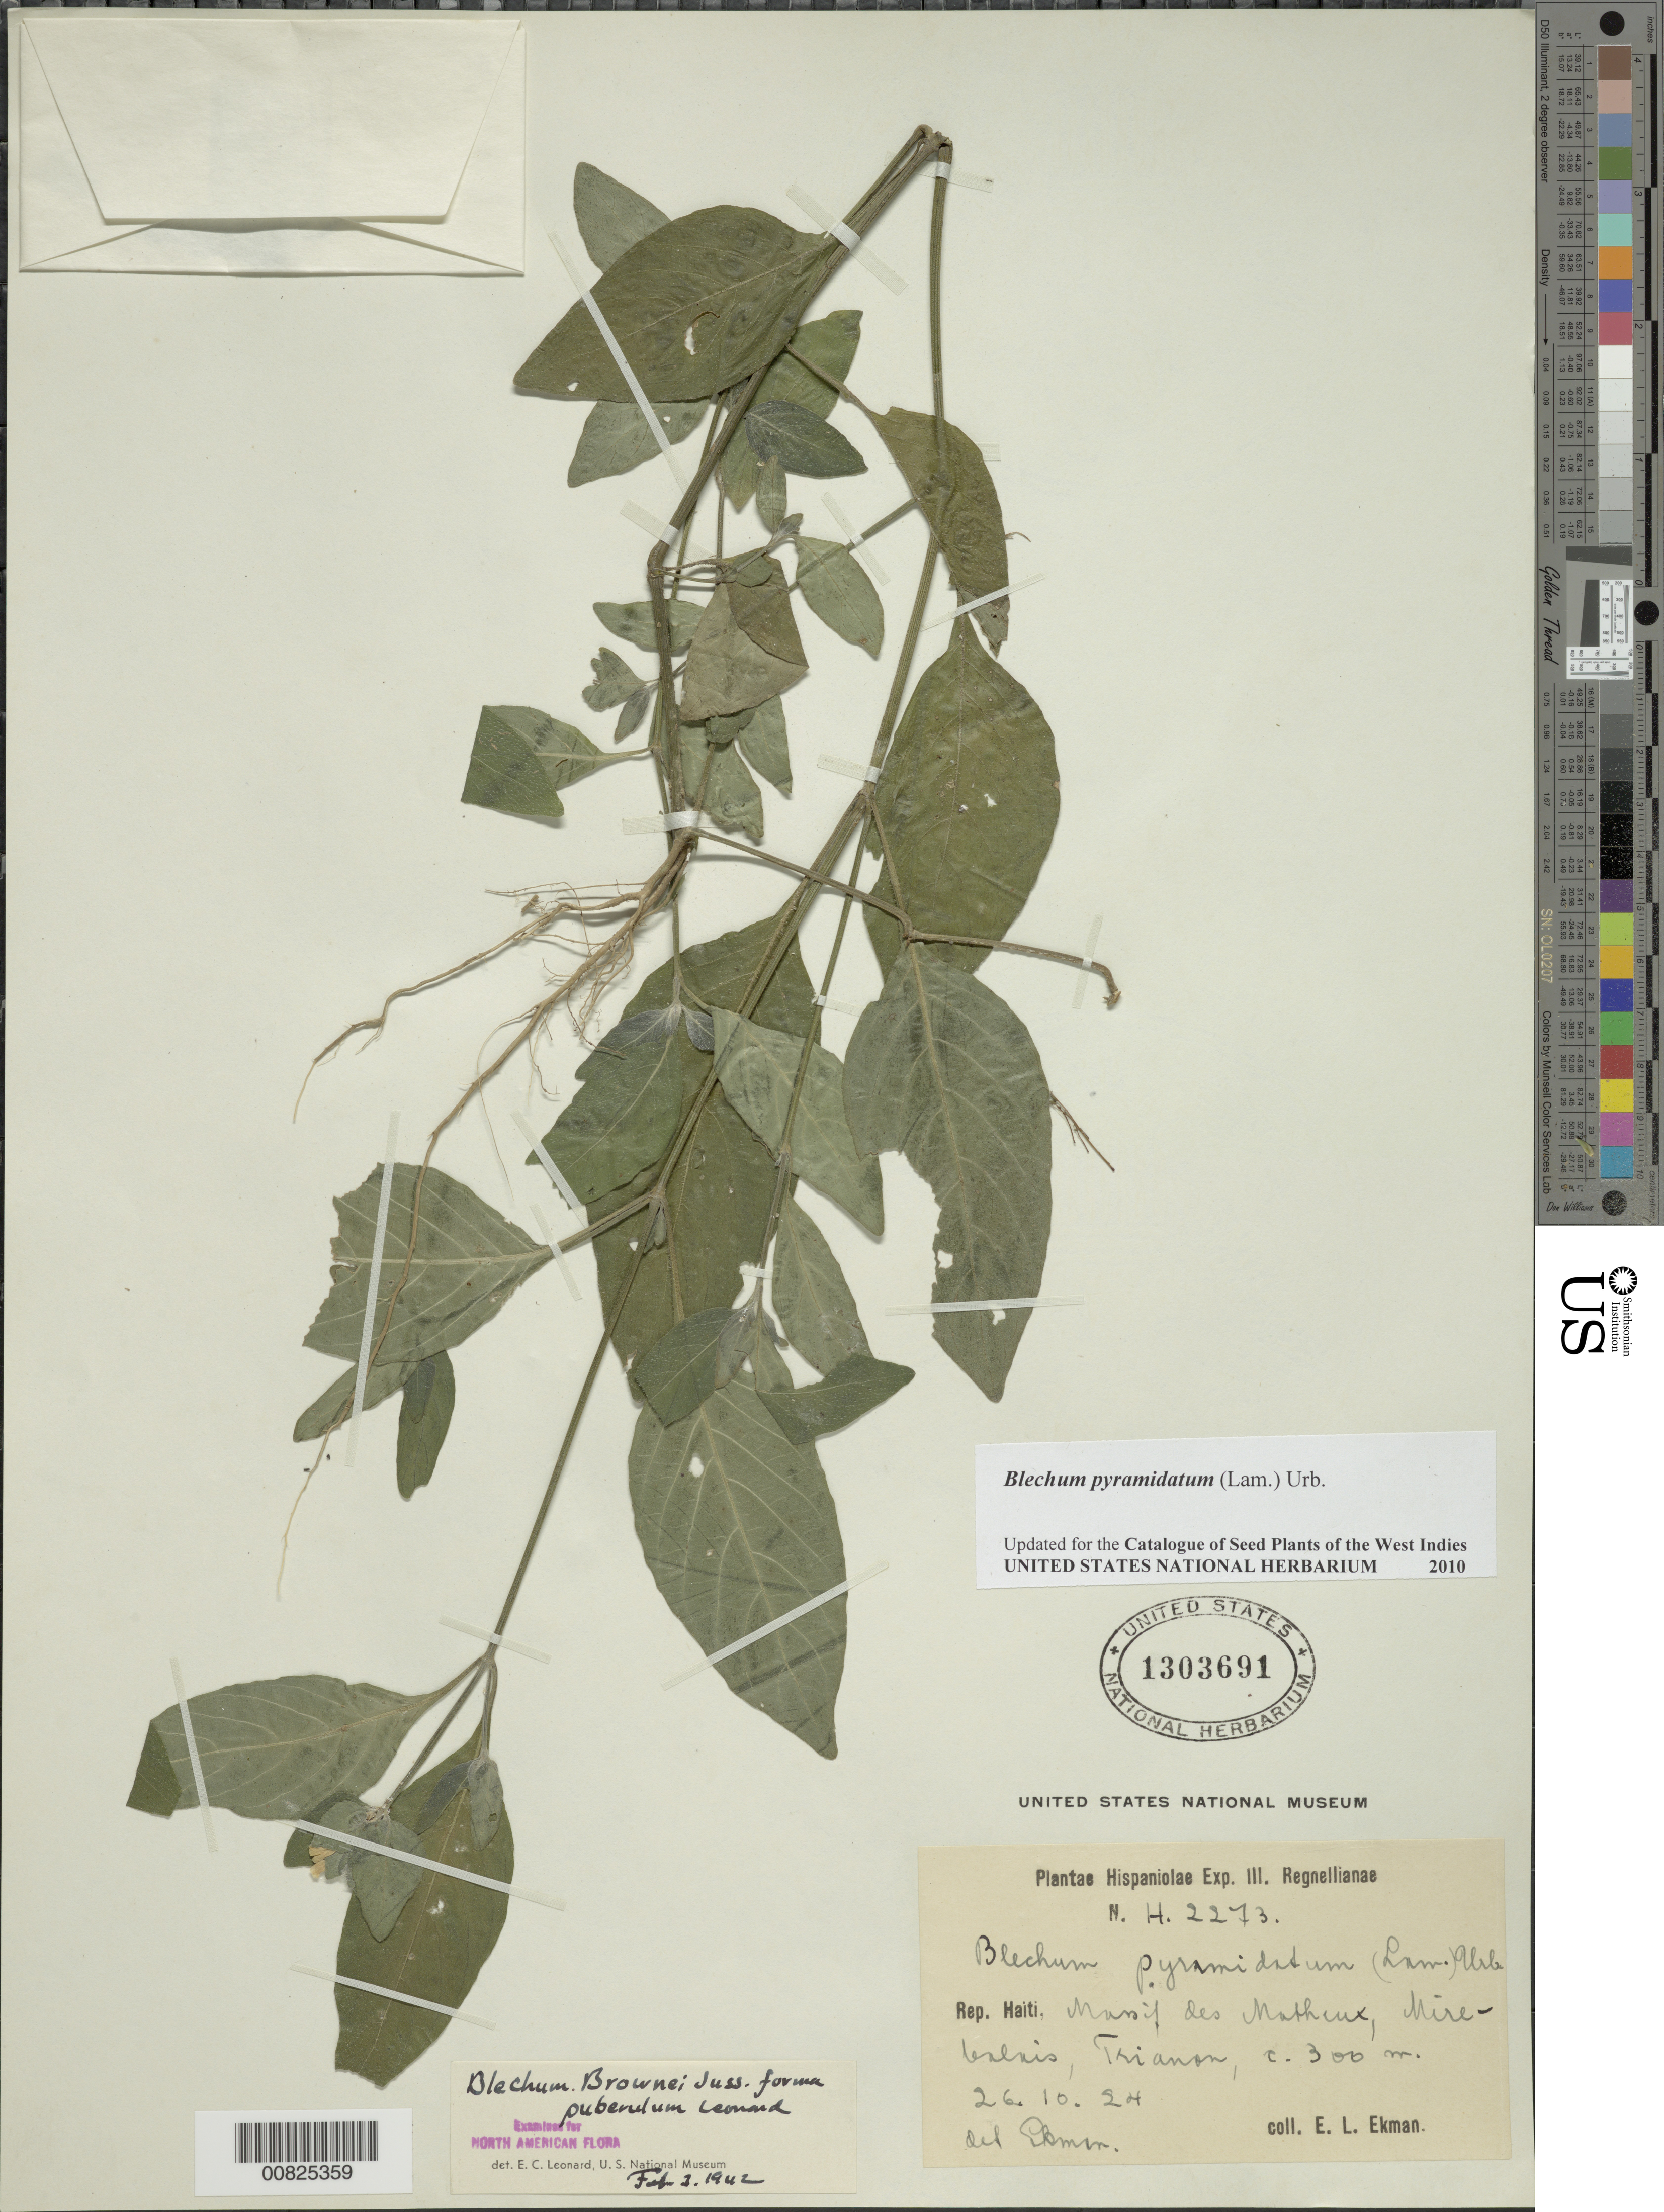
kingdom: Plantae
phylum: Tracheophyta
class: Magnoliopsida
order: Lamiales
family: Acanthaceae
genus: Blechum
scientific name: Blechum pyramidatum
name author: (Lam.) Urb.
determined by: Leonard, Emery C., (US)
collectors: E. L. Ekman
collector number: H 2273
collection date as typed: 26 Oct 1924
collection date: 1924-10-26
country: Haiti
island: Hispaniola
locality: Massif des Matheaux, Mirebalais, trianon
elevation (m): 300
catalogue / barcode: US 1303691